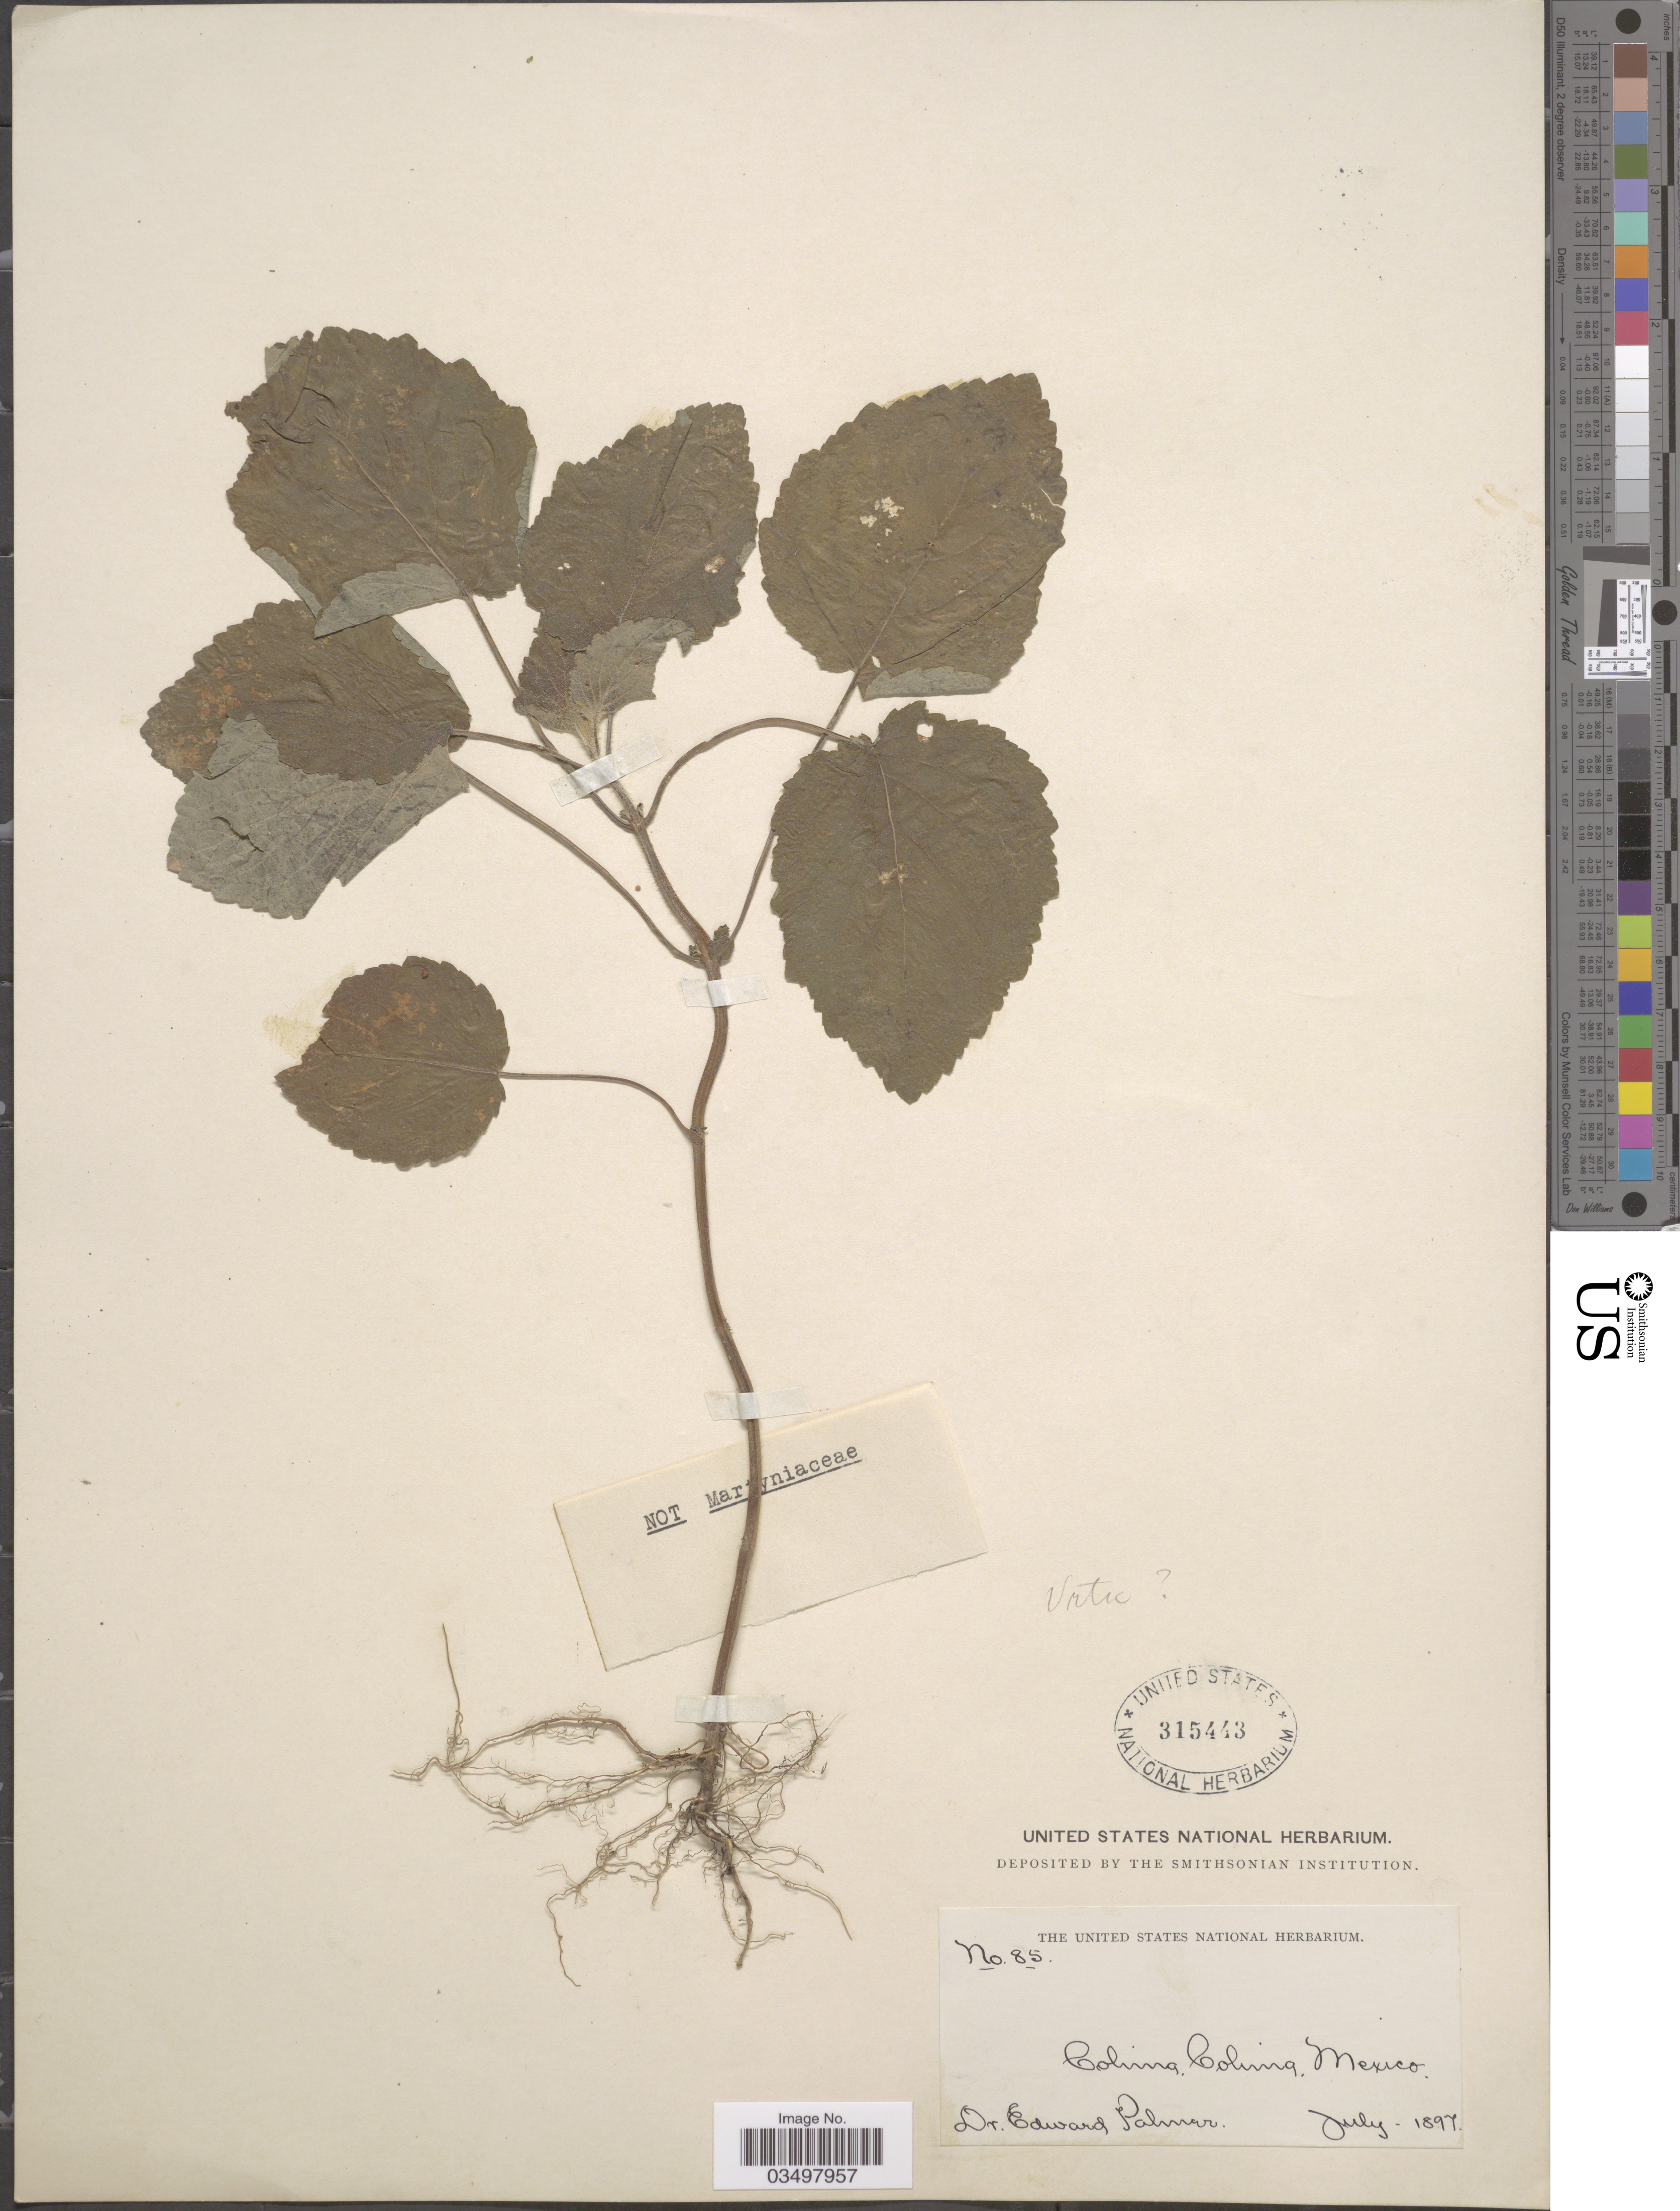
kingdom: Plantae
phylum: Tracheophyta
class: Magnoliopsida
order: Rosales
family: Urticaceae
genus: Urtica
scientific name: Urtica sp.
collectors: E. Palmer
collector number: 85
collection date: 1897-07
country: Mexico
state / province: Colima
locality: Colima. Colima.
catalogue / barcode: US 315443